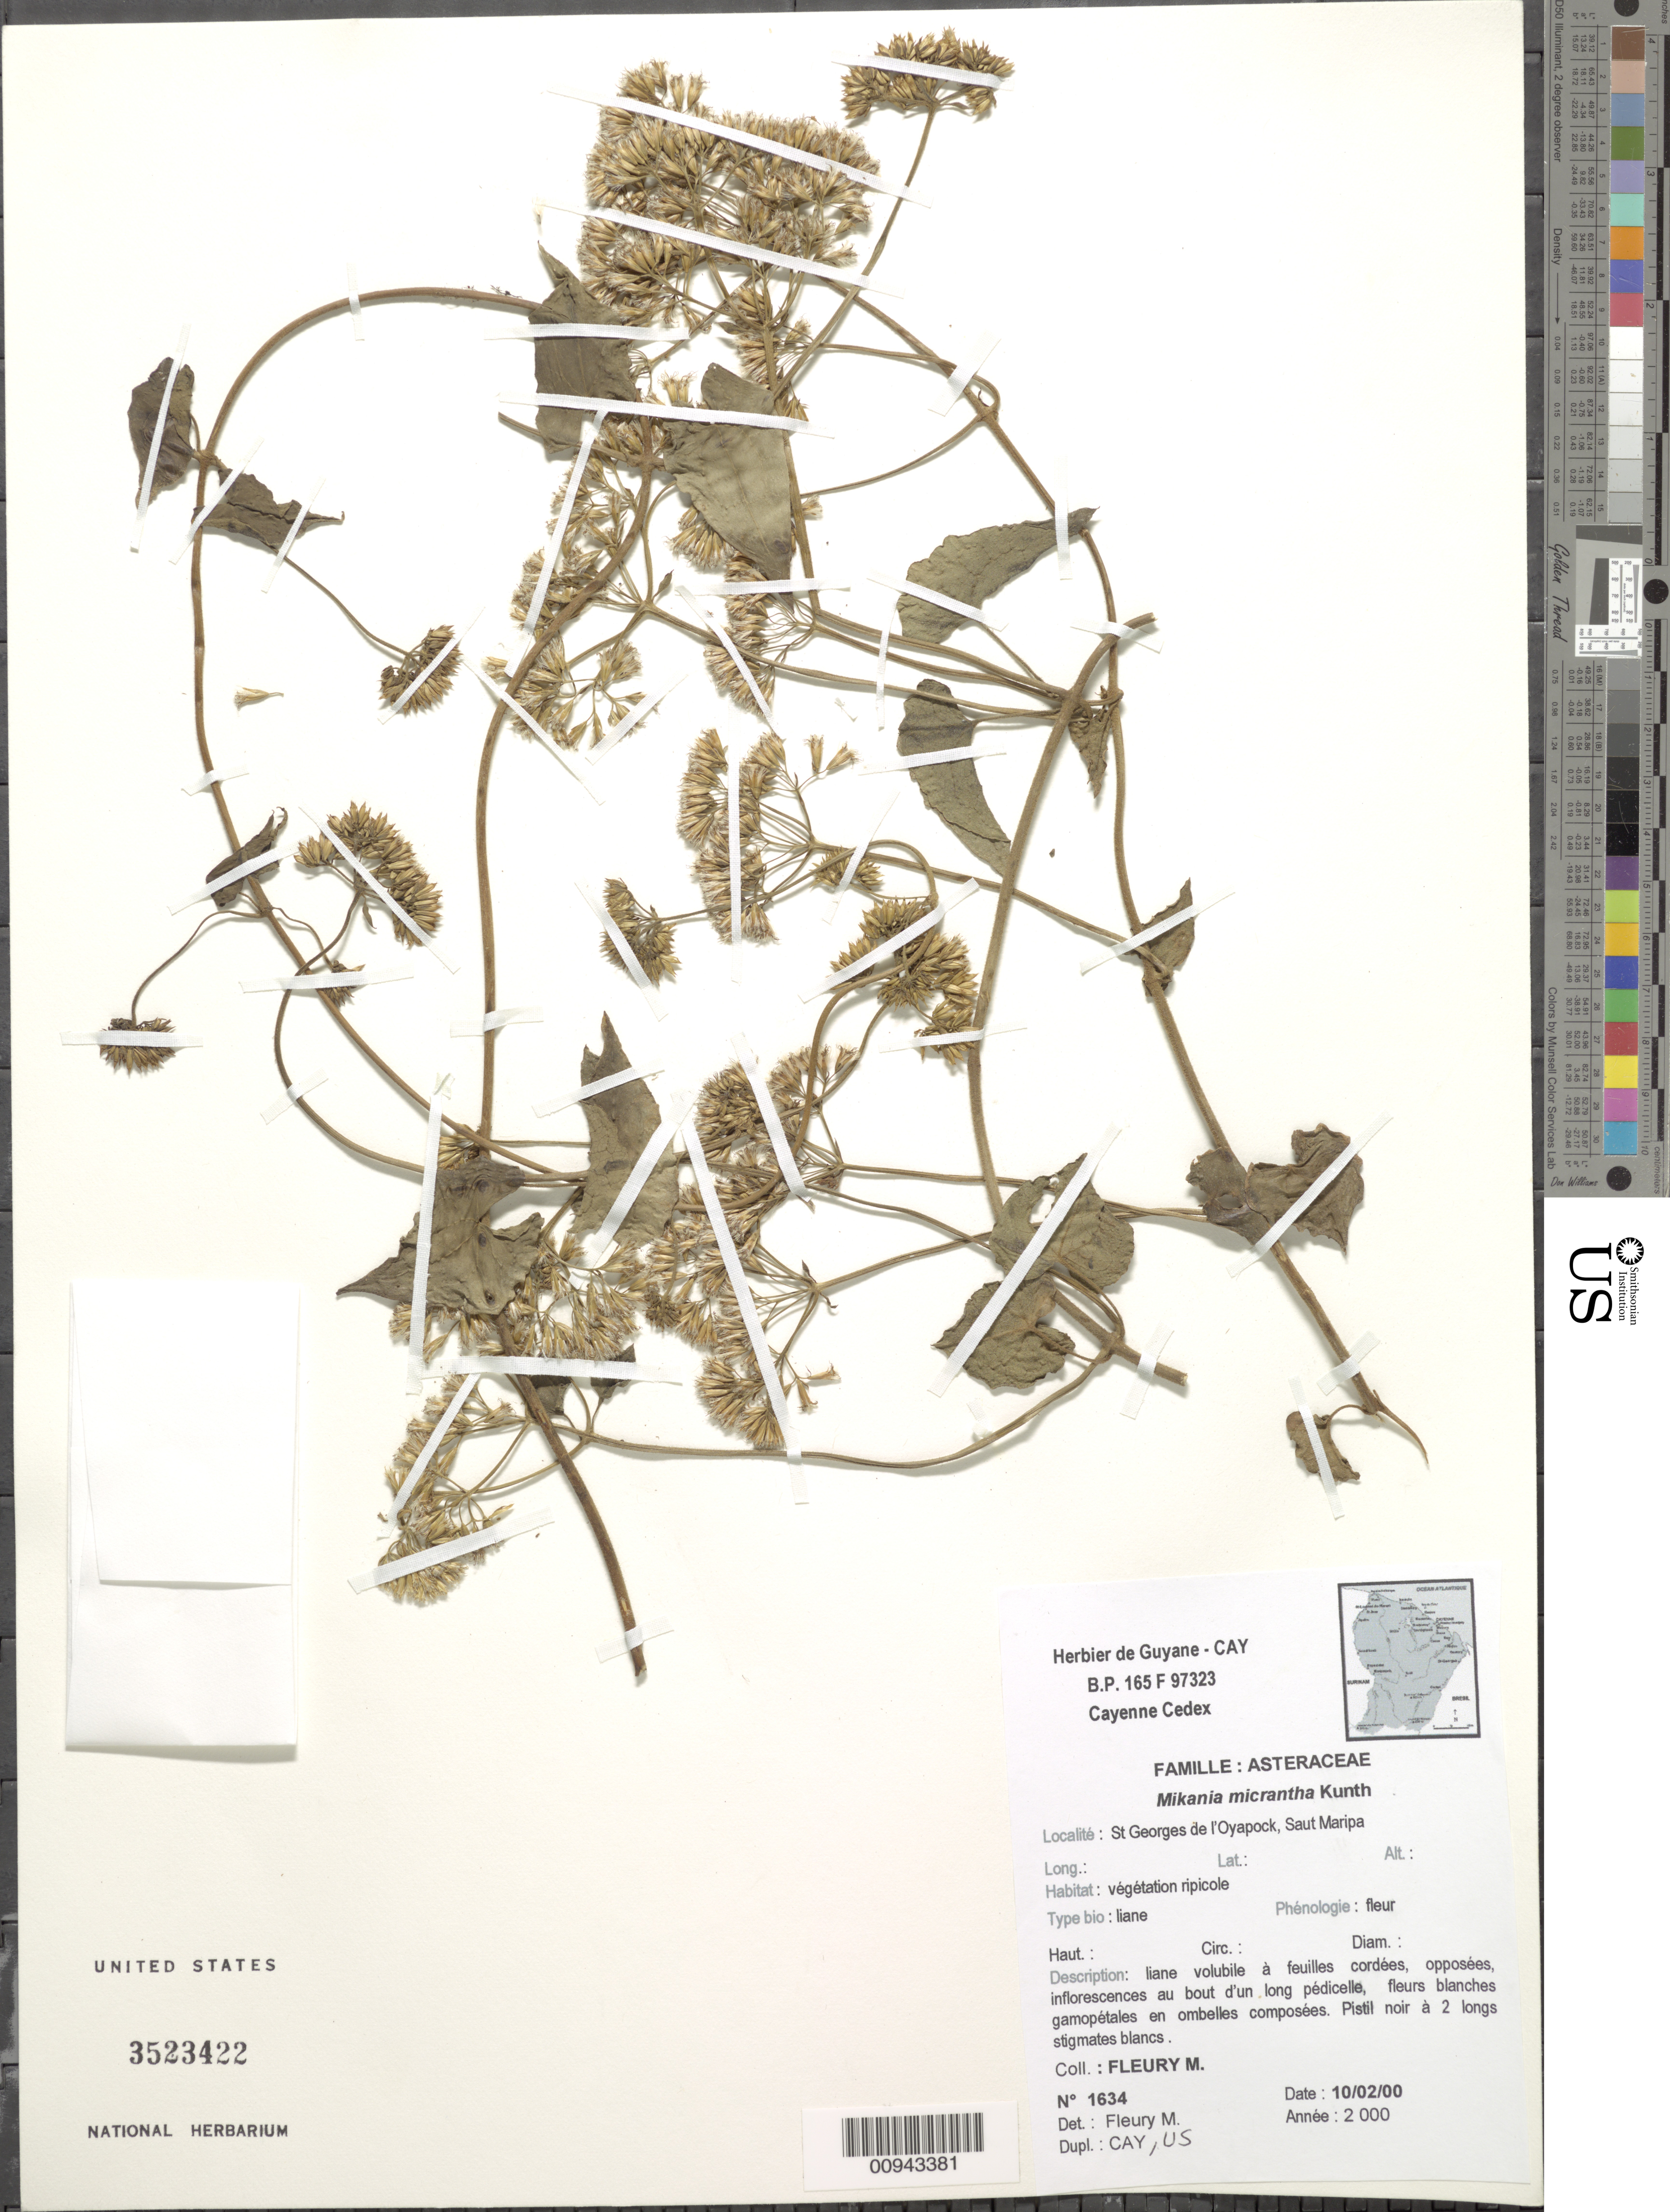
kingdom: Plantae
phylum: Tracheophyta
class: Magnoliopsida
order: Asterales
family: Asteraceae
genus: Mikania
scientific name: Mikania micrantha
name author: Kunth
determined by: Fleury, M.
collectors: M. Fleury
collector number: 1634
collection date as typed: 10-Feb-00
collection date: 2000-02-10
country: French Guiana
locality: St. Georges de l'Oyapock, Saut Maripa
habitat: Vegetation ripicole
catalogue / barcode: US 3523422